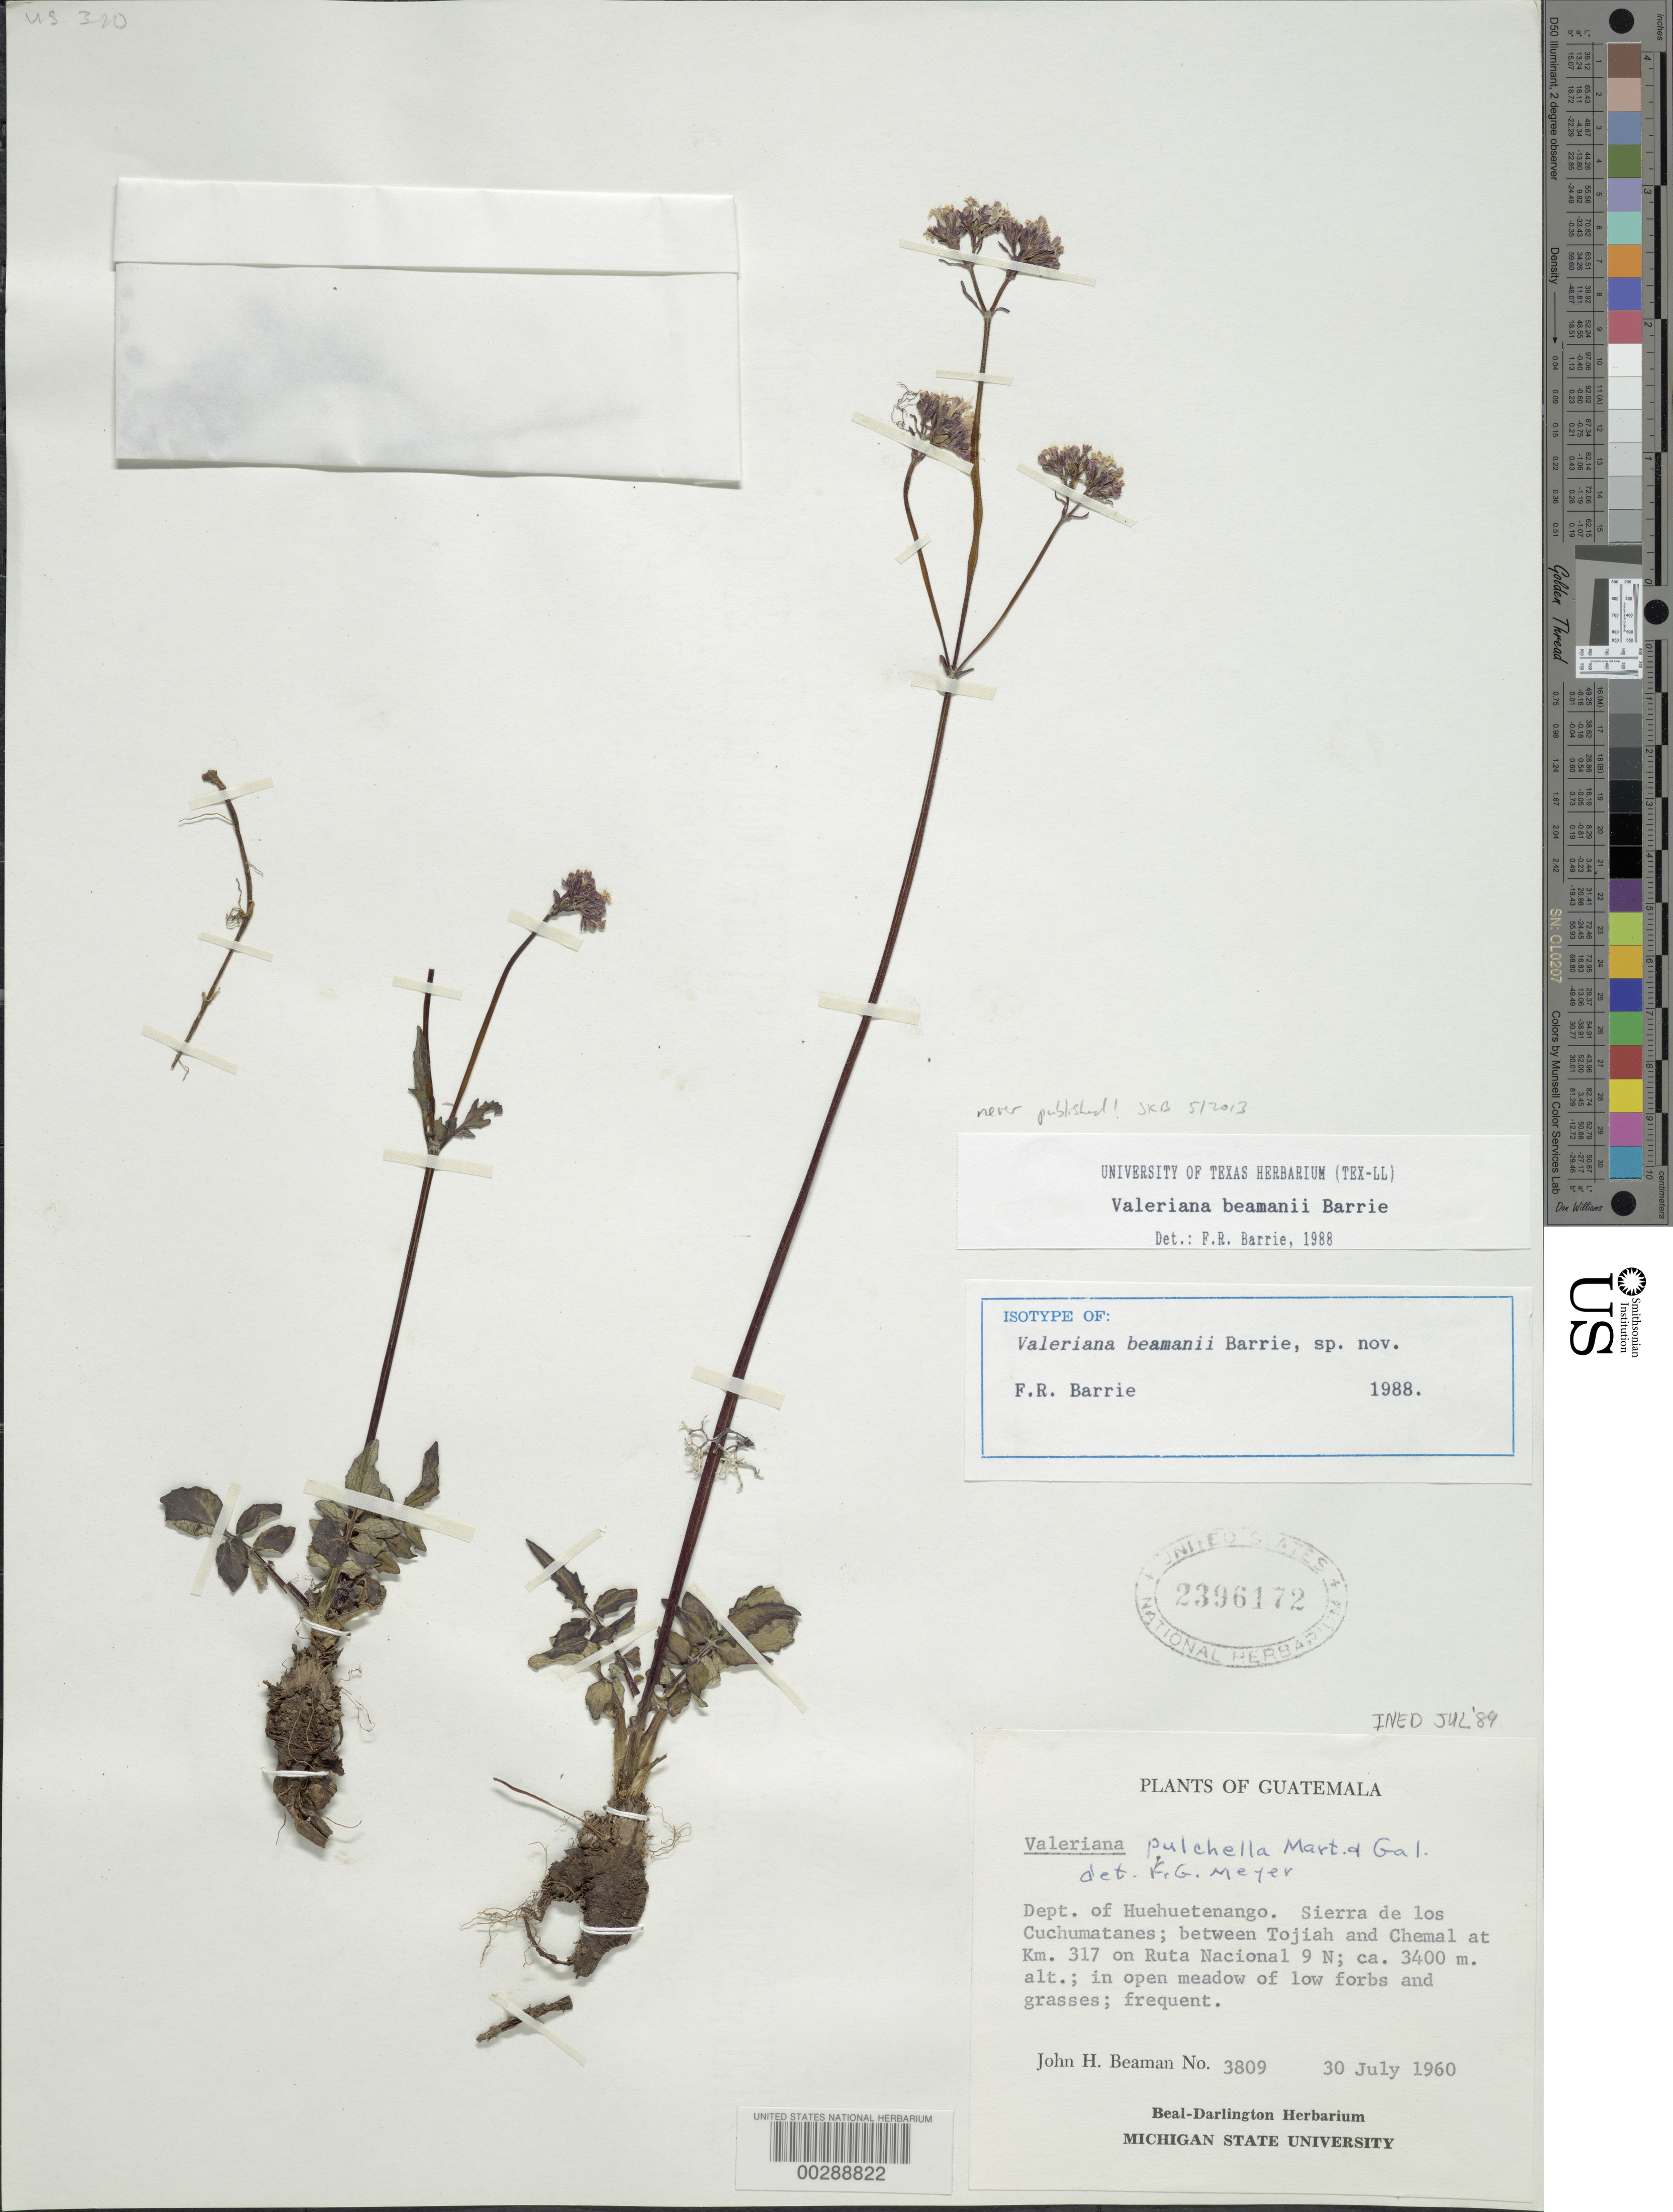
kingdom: Plantae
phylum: Tracheophyta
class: Magnoliopsida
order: Dipsacales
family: Caprifoliaceae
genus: Valeriana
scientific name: Valeriana sp.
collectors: J. H. Beaman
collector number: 3809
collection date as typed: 30 Jul 1960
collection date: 1960-07-30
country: Guatemala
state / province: Huehuetenango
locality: Sierra de las Cuchumatanes, between Tojiah and Chemal at km 317 on ruta nacional 9 N.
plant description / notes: Specimen annotated by F.R. Barrie (1988) as isotype of "Valeriana beamanii Barrie, sp. nov."; name never published (as of May 2013) and specimen re-filed in main herbarium.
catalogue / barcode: US 2396172